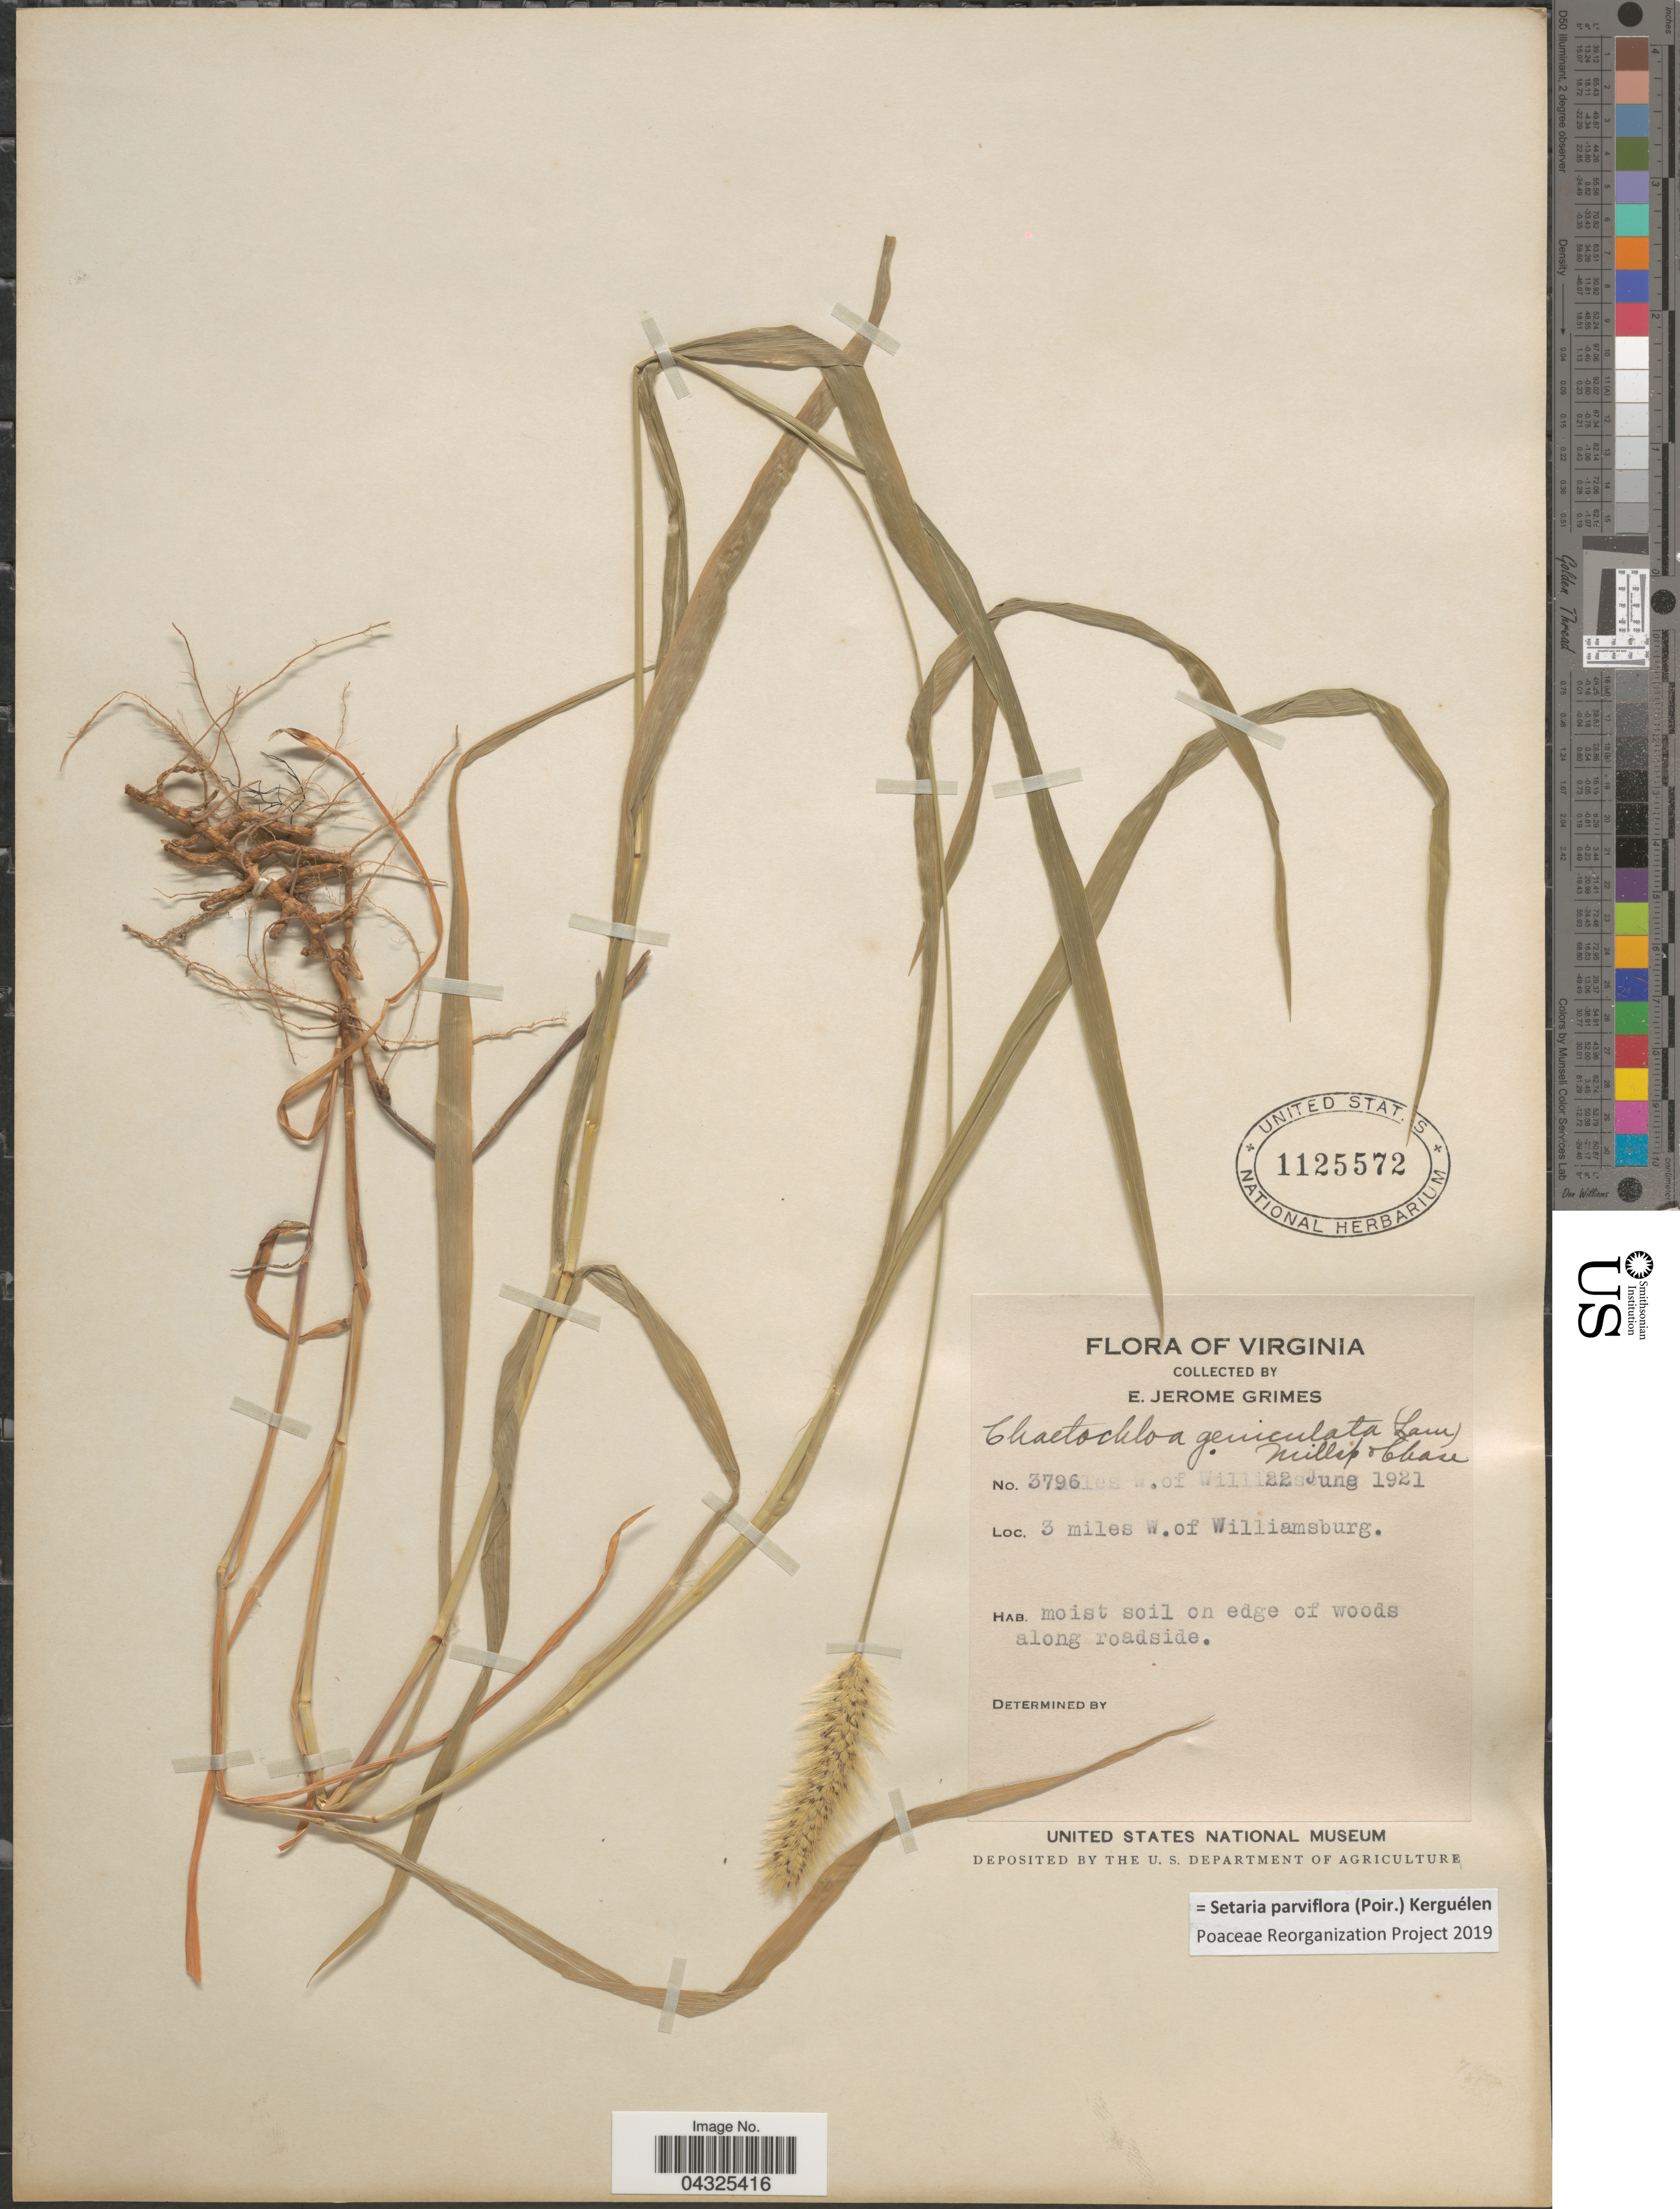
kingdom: Plantae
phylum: Tracheophyta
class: Liliopsida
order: Poales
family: Poaceae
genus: Setaria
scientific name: Setaria parviflora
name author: (Poir.) Kerguélen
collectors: E. J. Grimes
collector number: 3796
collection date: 1921-06-22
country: United States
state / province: Virginia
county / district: City of Williamsburg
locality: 3 miles W. of Williamsburg.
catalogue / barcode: US 1125572